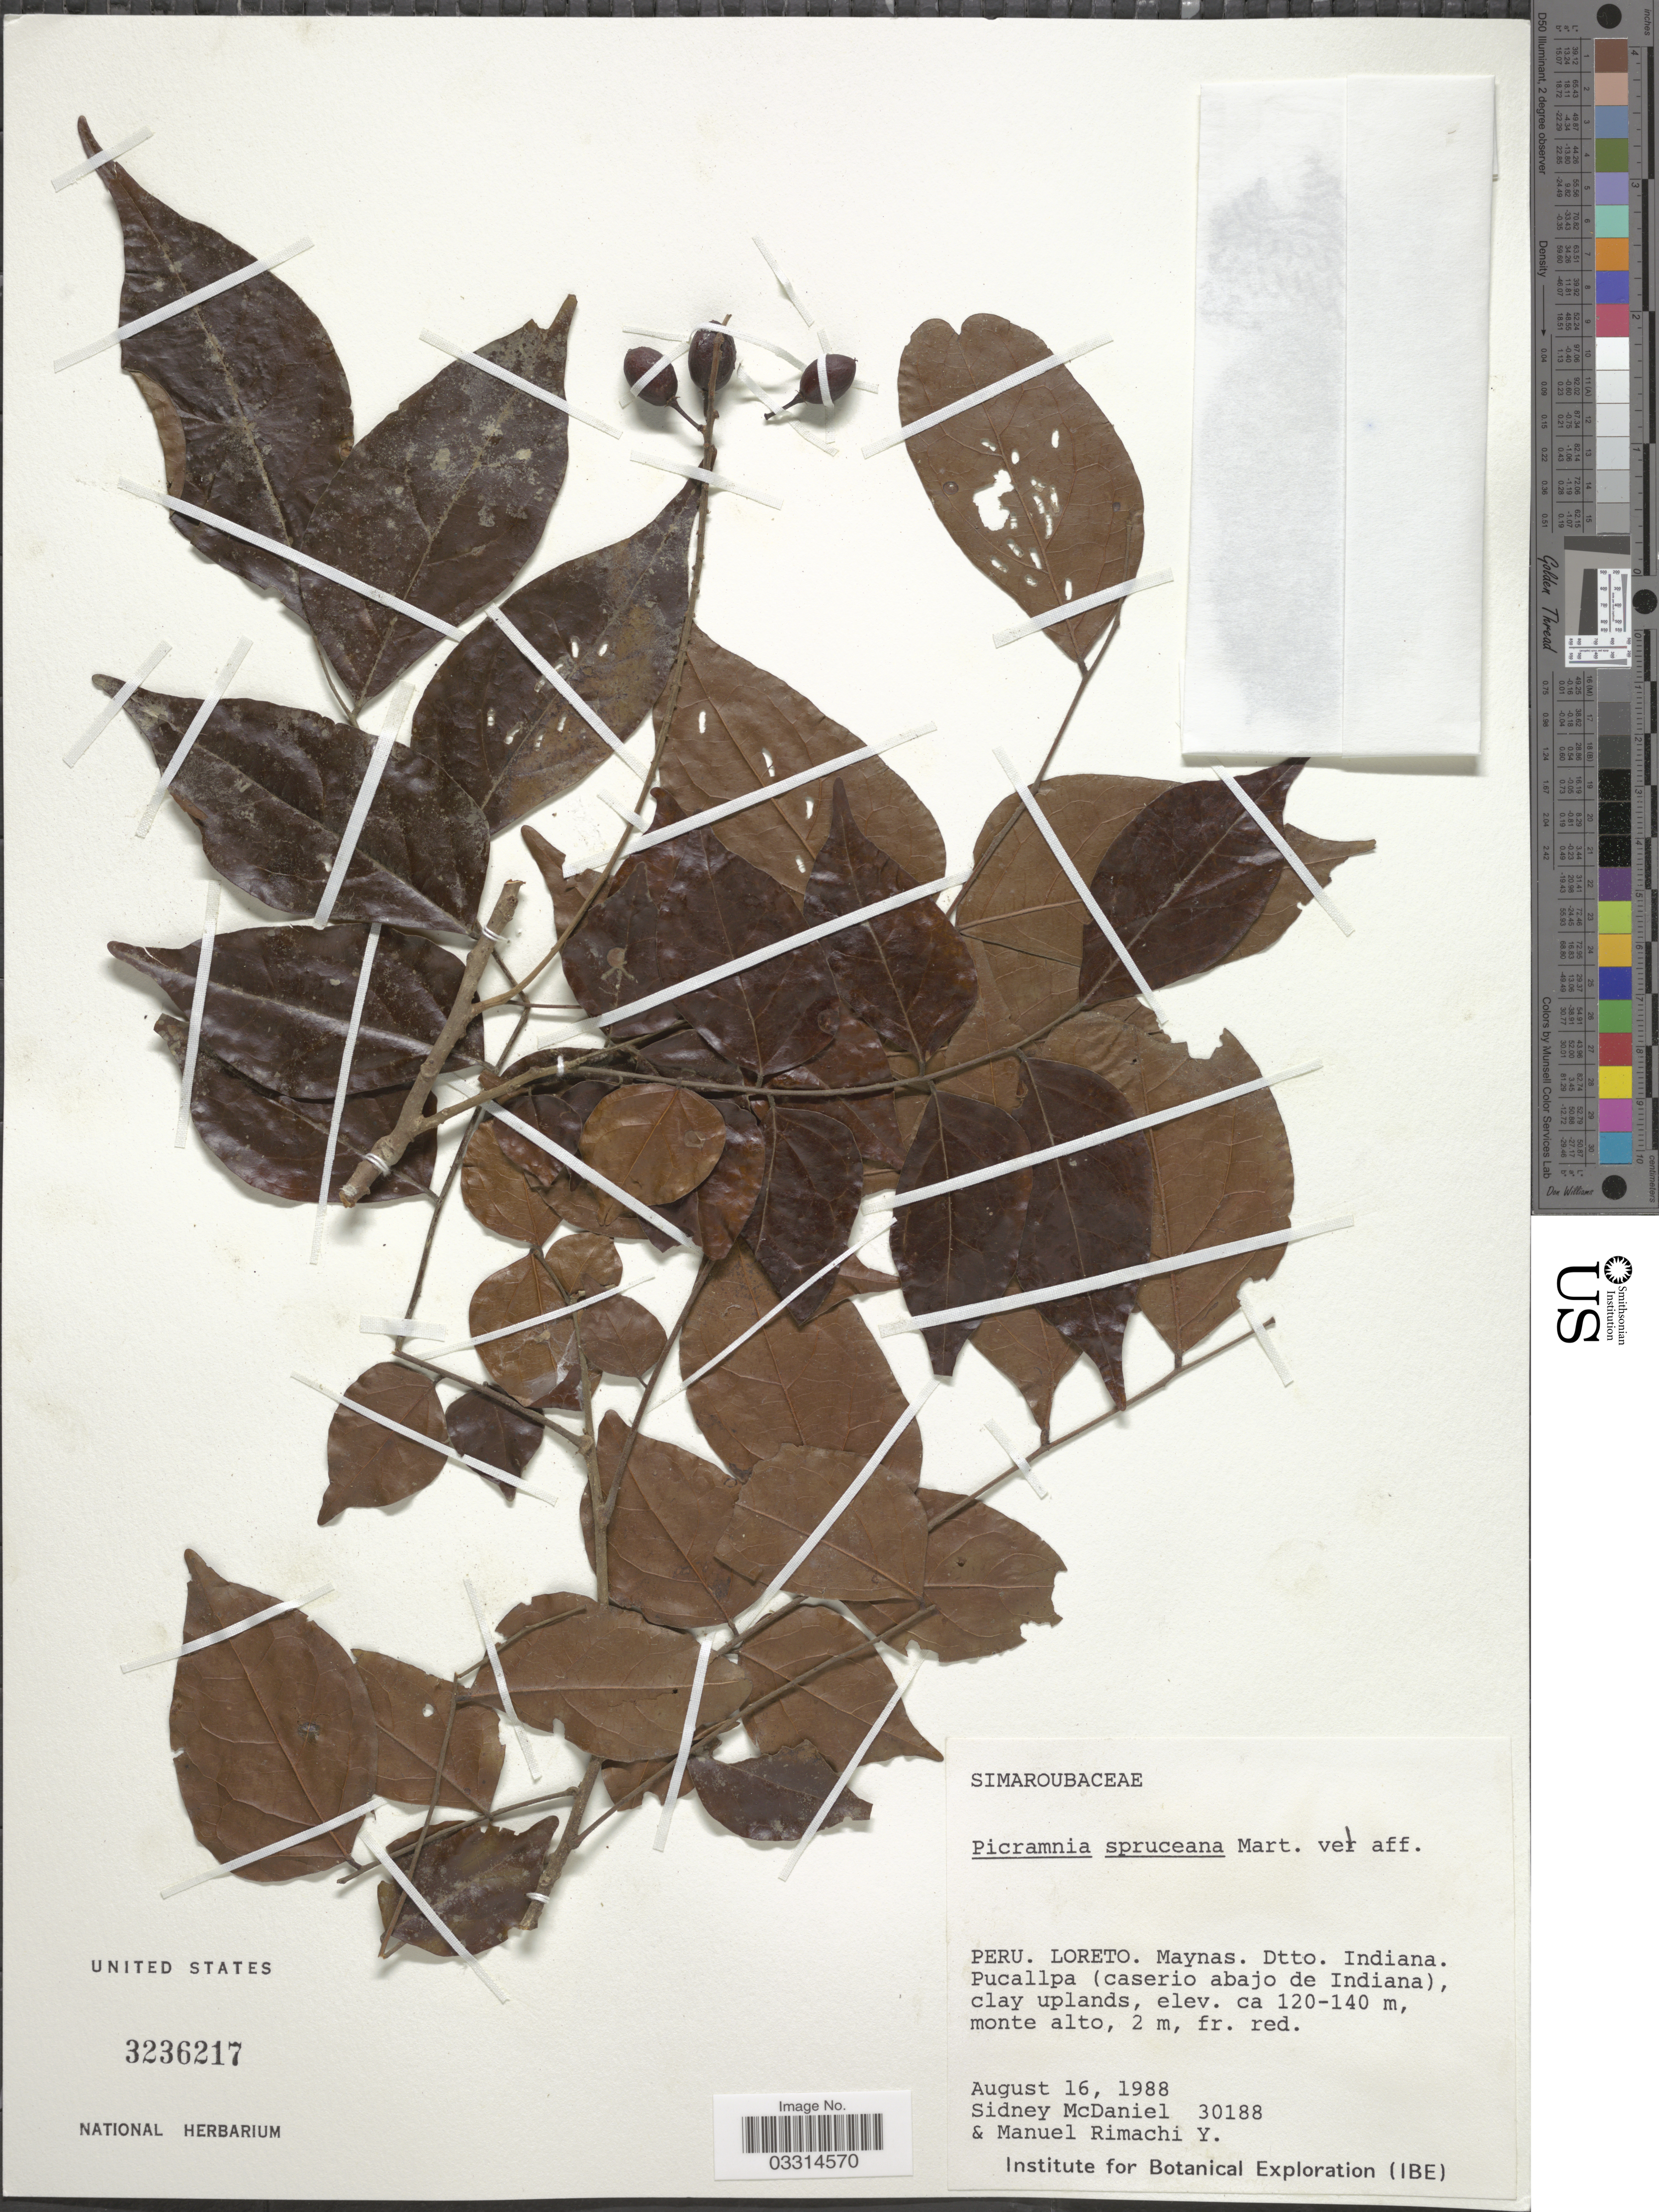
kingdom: Plantae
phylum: Tracheophyta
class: Magnoliopsida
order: Picramniales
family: Picramniaceae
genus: Picramnia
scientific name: Picramnia sellowii subsp. spruceana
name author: (Engl.) Pirani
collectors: S. McDaniel & M. Rimachi Y.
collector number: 30188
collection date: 1988-08-16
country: Peru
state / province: Loreto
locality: Maynas. Dtto. Indiana. Pucallpa (caserio abajo de Indiana).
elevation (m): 120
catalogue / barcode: US 3236217